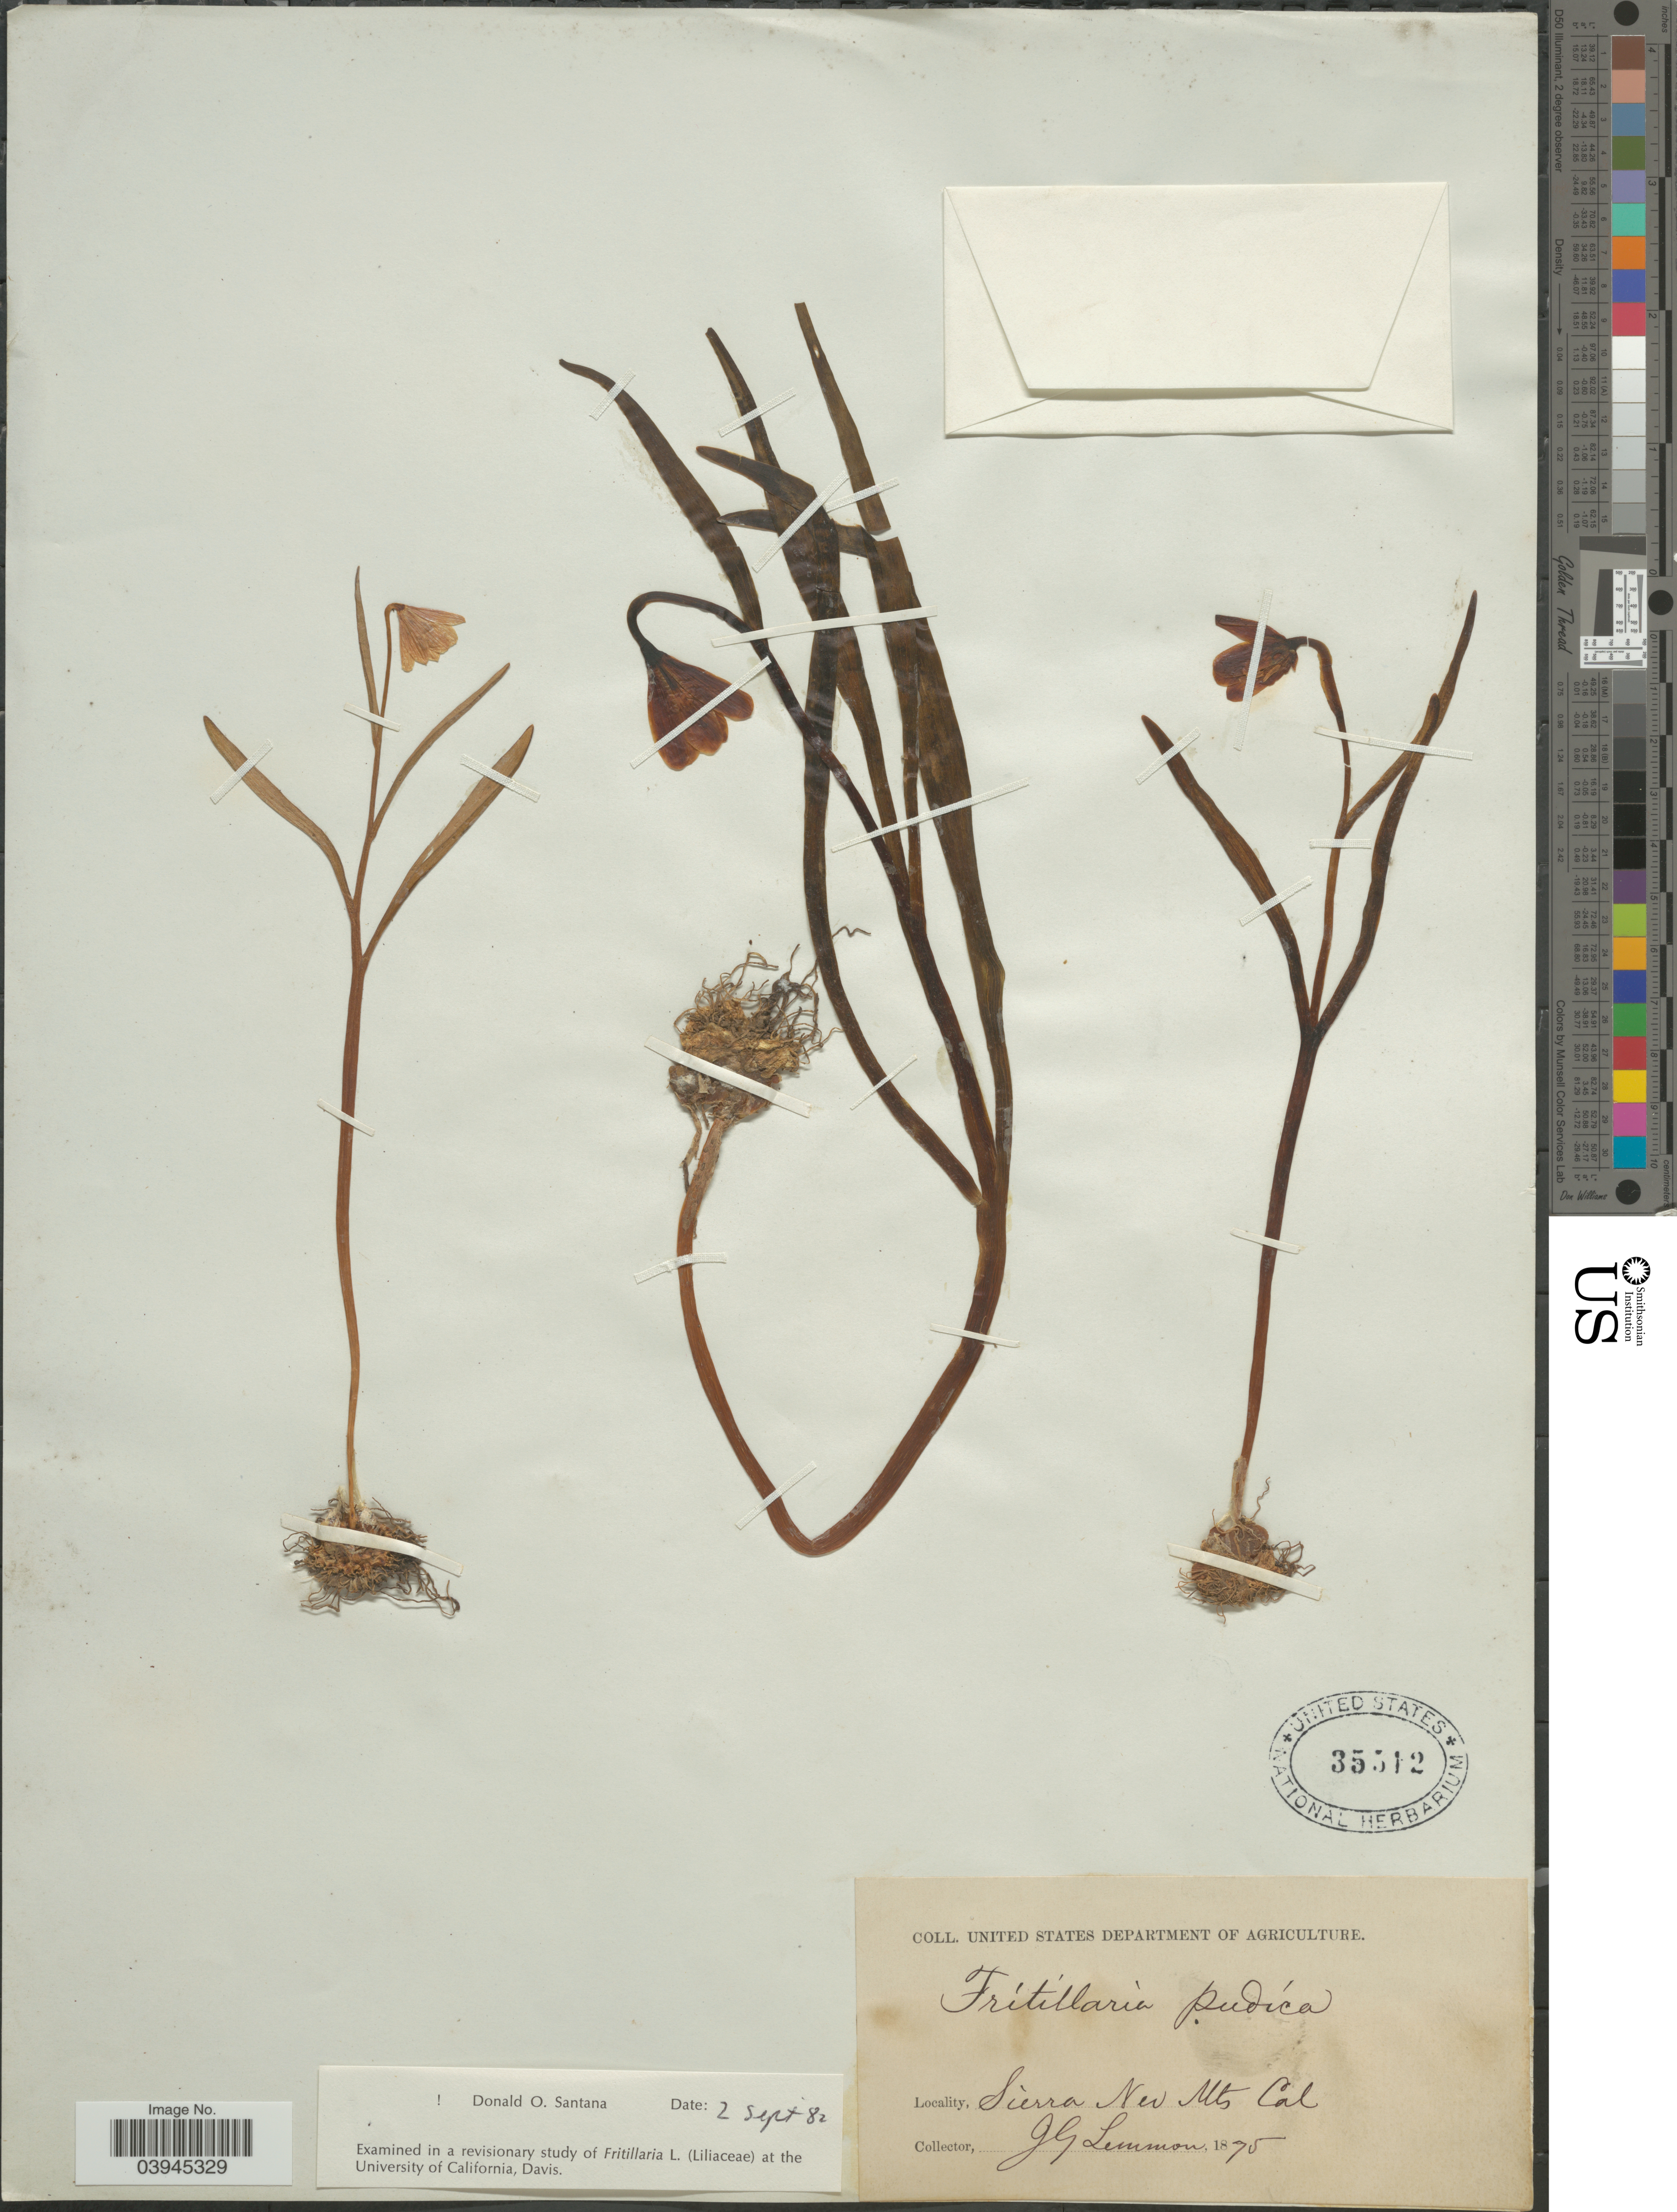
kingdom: Plantae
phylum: Tracheophyta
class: Liliopsida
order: Liliales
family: Liliaceae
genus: Fritillaria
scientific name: Fritillaria pudica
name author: (Pursh) Spreng.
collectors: J. Lemmon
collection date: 1875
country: United States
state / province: California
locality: Sierra Nev Mts.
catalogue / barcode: US 35512